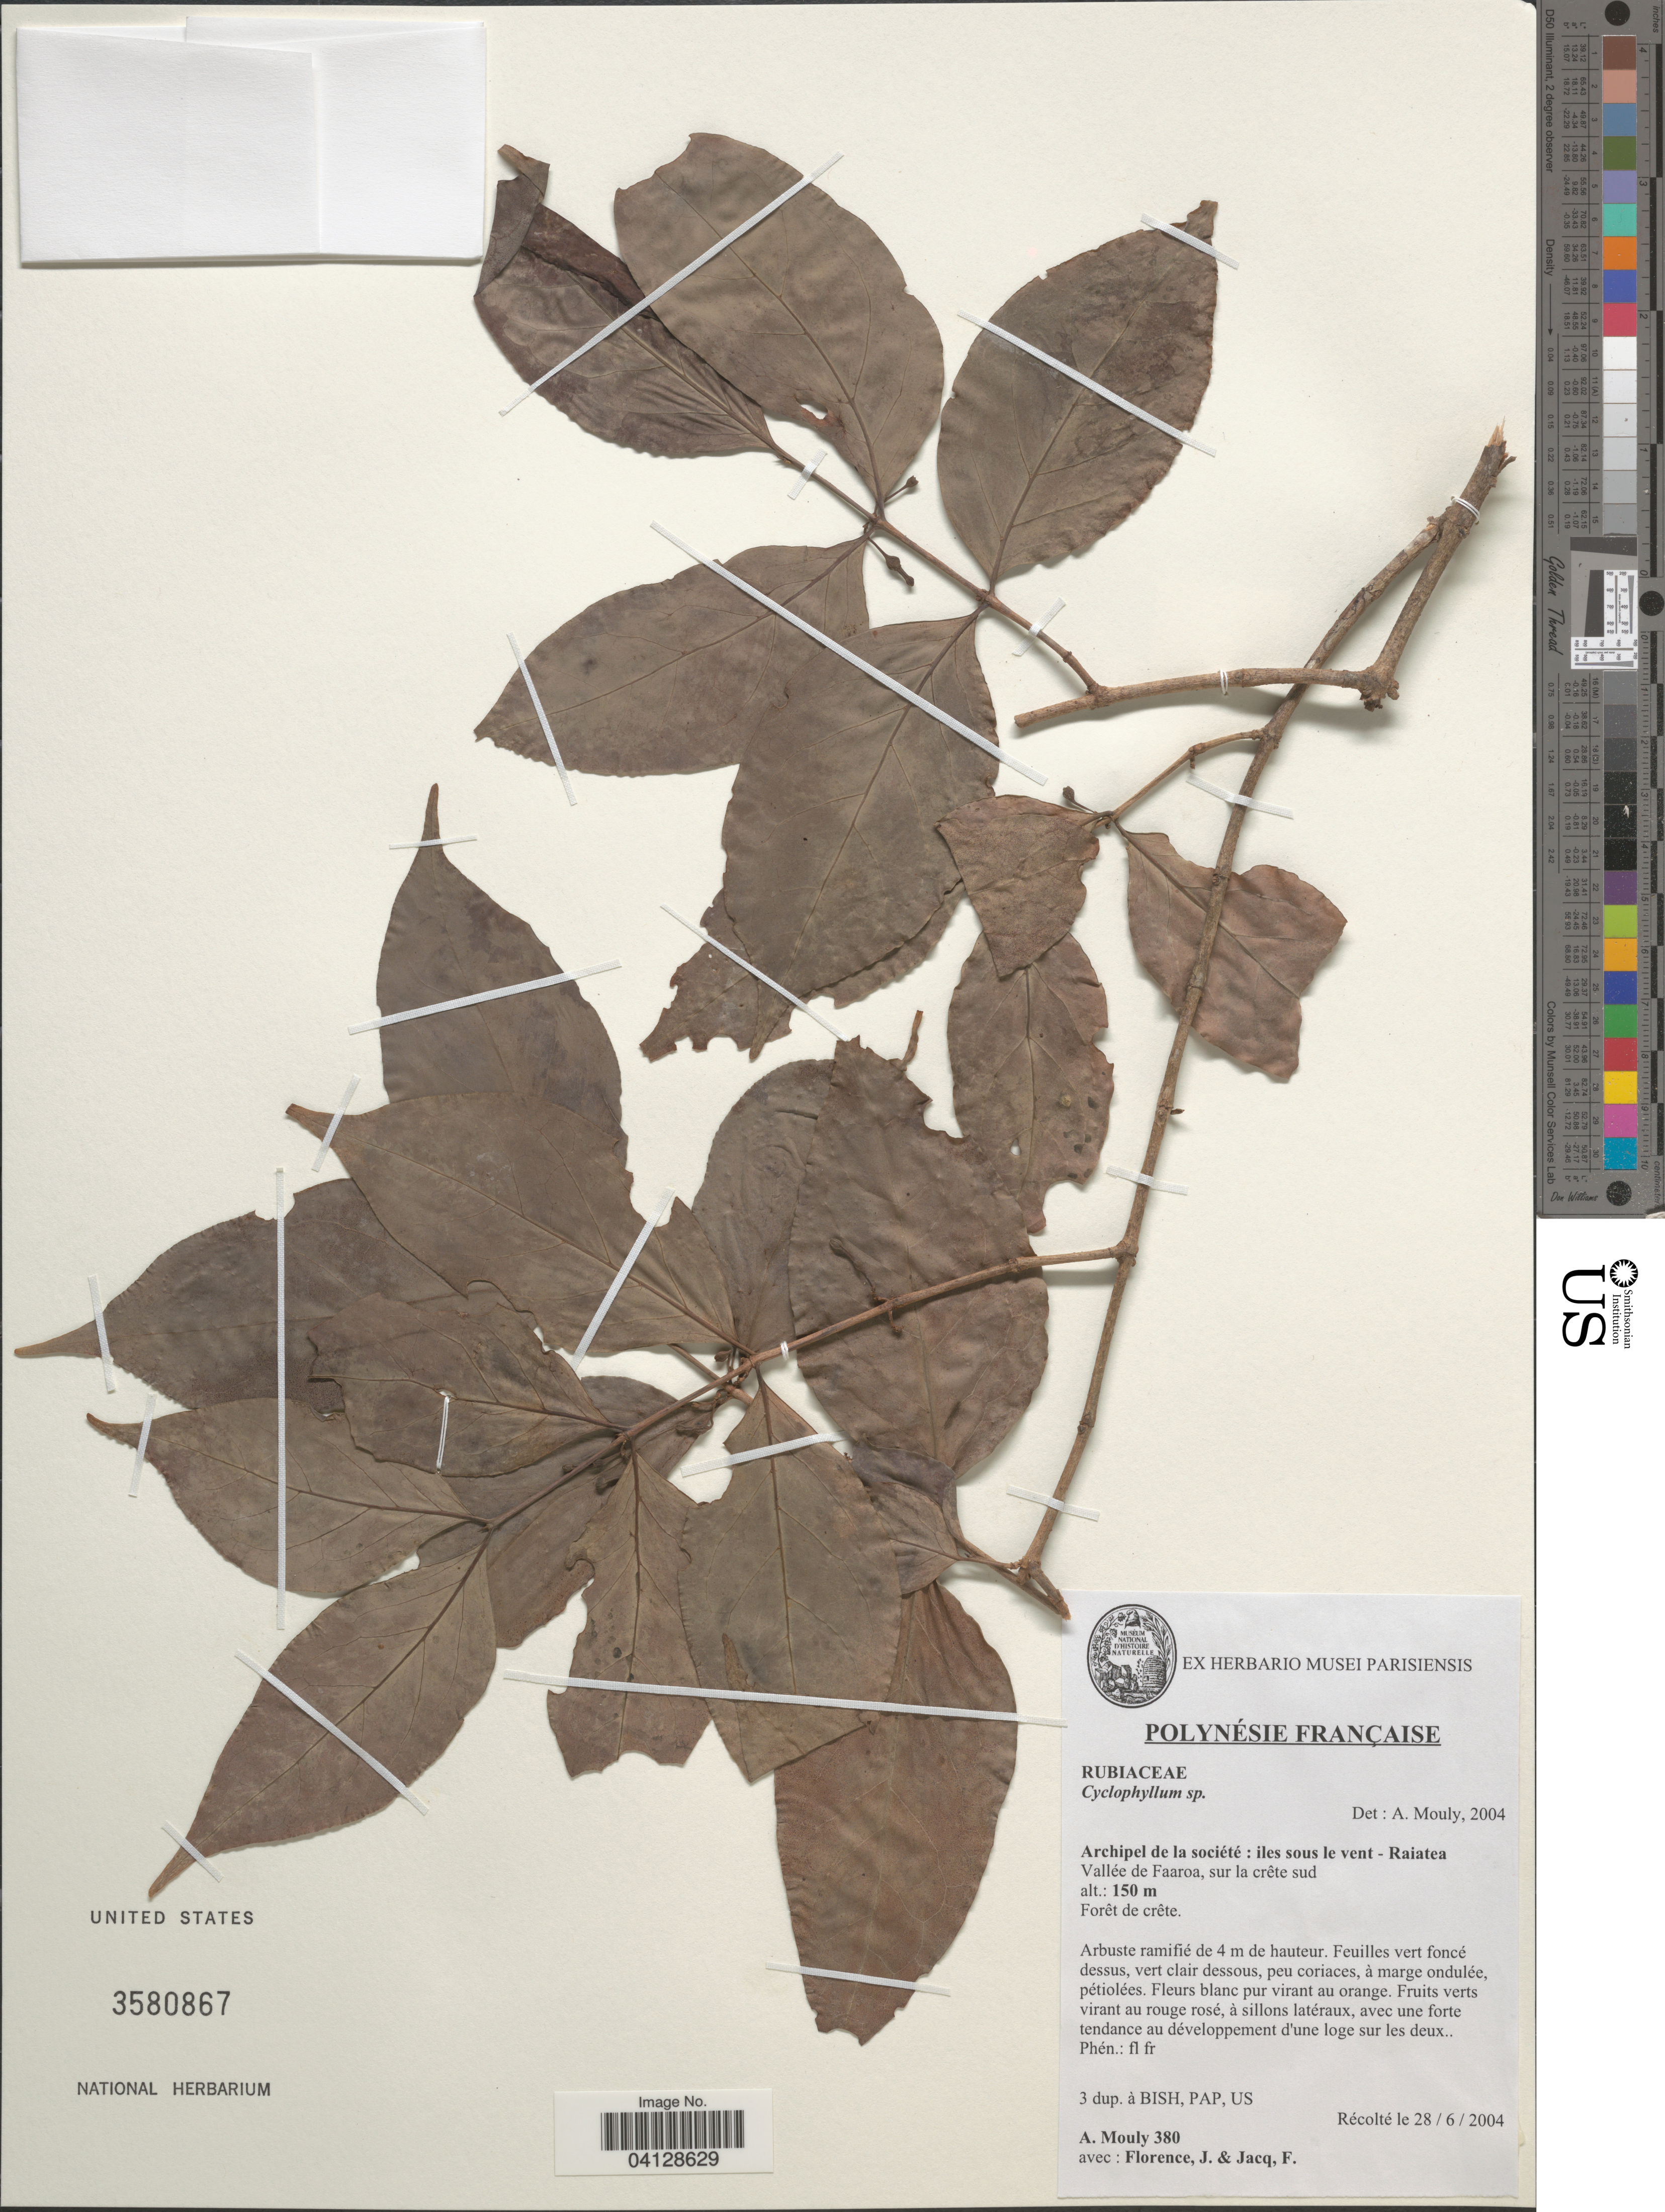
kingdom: Plantae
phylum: Tracheophyta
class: Magnoliopsida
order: Gentianales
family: Rubiaceae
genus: Cyclophyllum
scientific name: Cyclophyllum sp.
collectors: A. Mouly, J. Florence & F. Jacq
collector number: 380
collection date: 2004-06-28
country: French Polynesia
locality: Polynésie Française. Archipel de la société: iles sous le vent - Raiatea. Vallée de Faaroa, sur la crête sud.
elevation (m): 150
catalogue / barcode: US 3580867